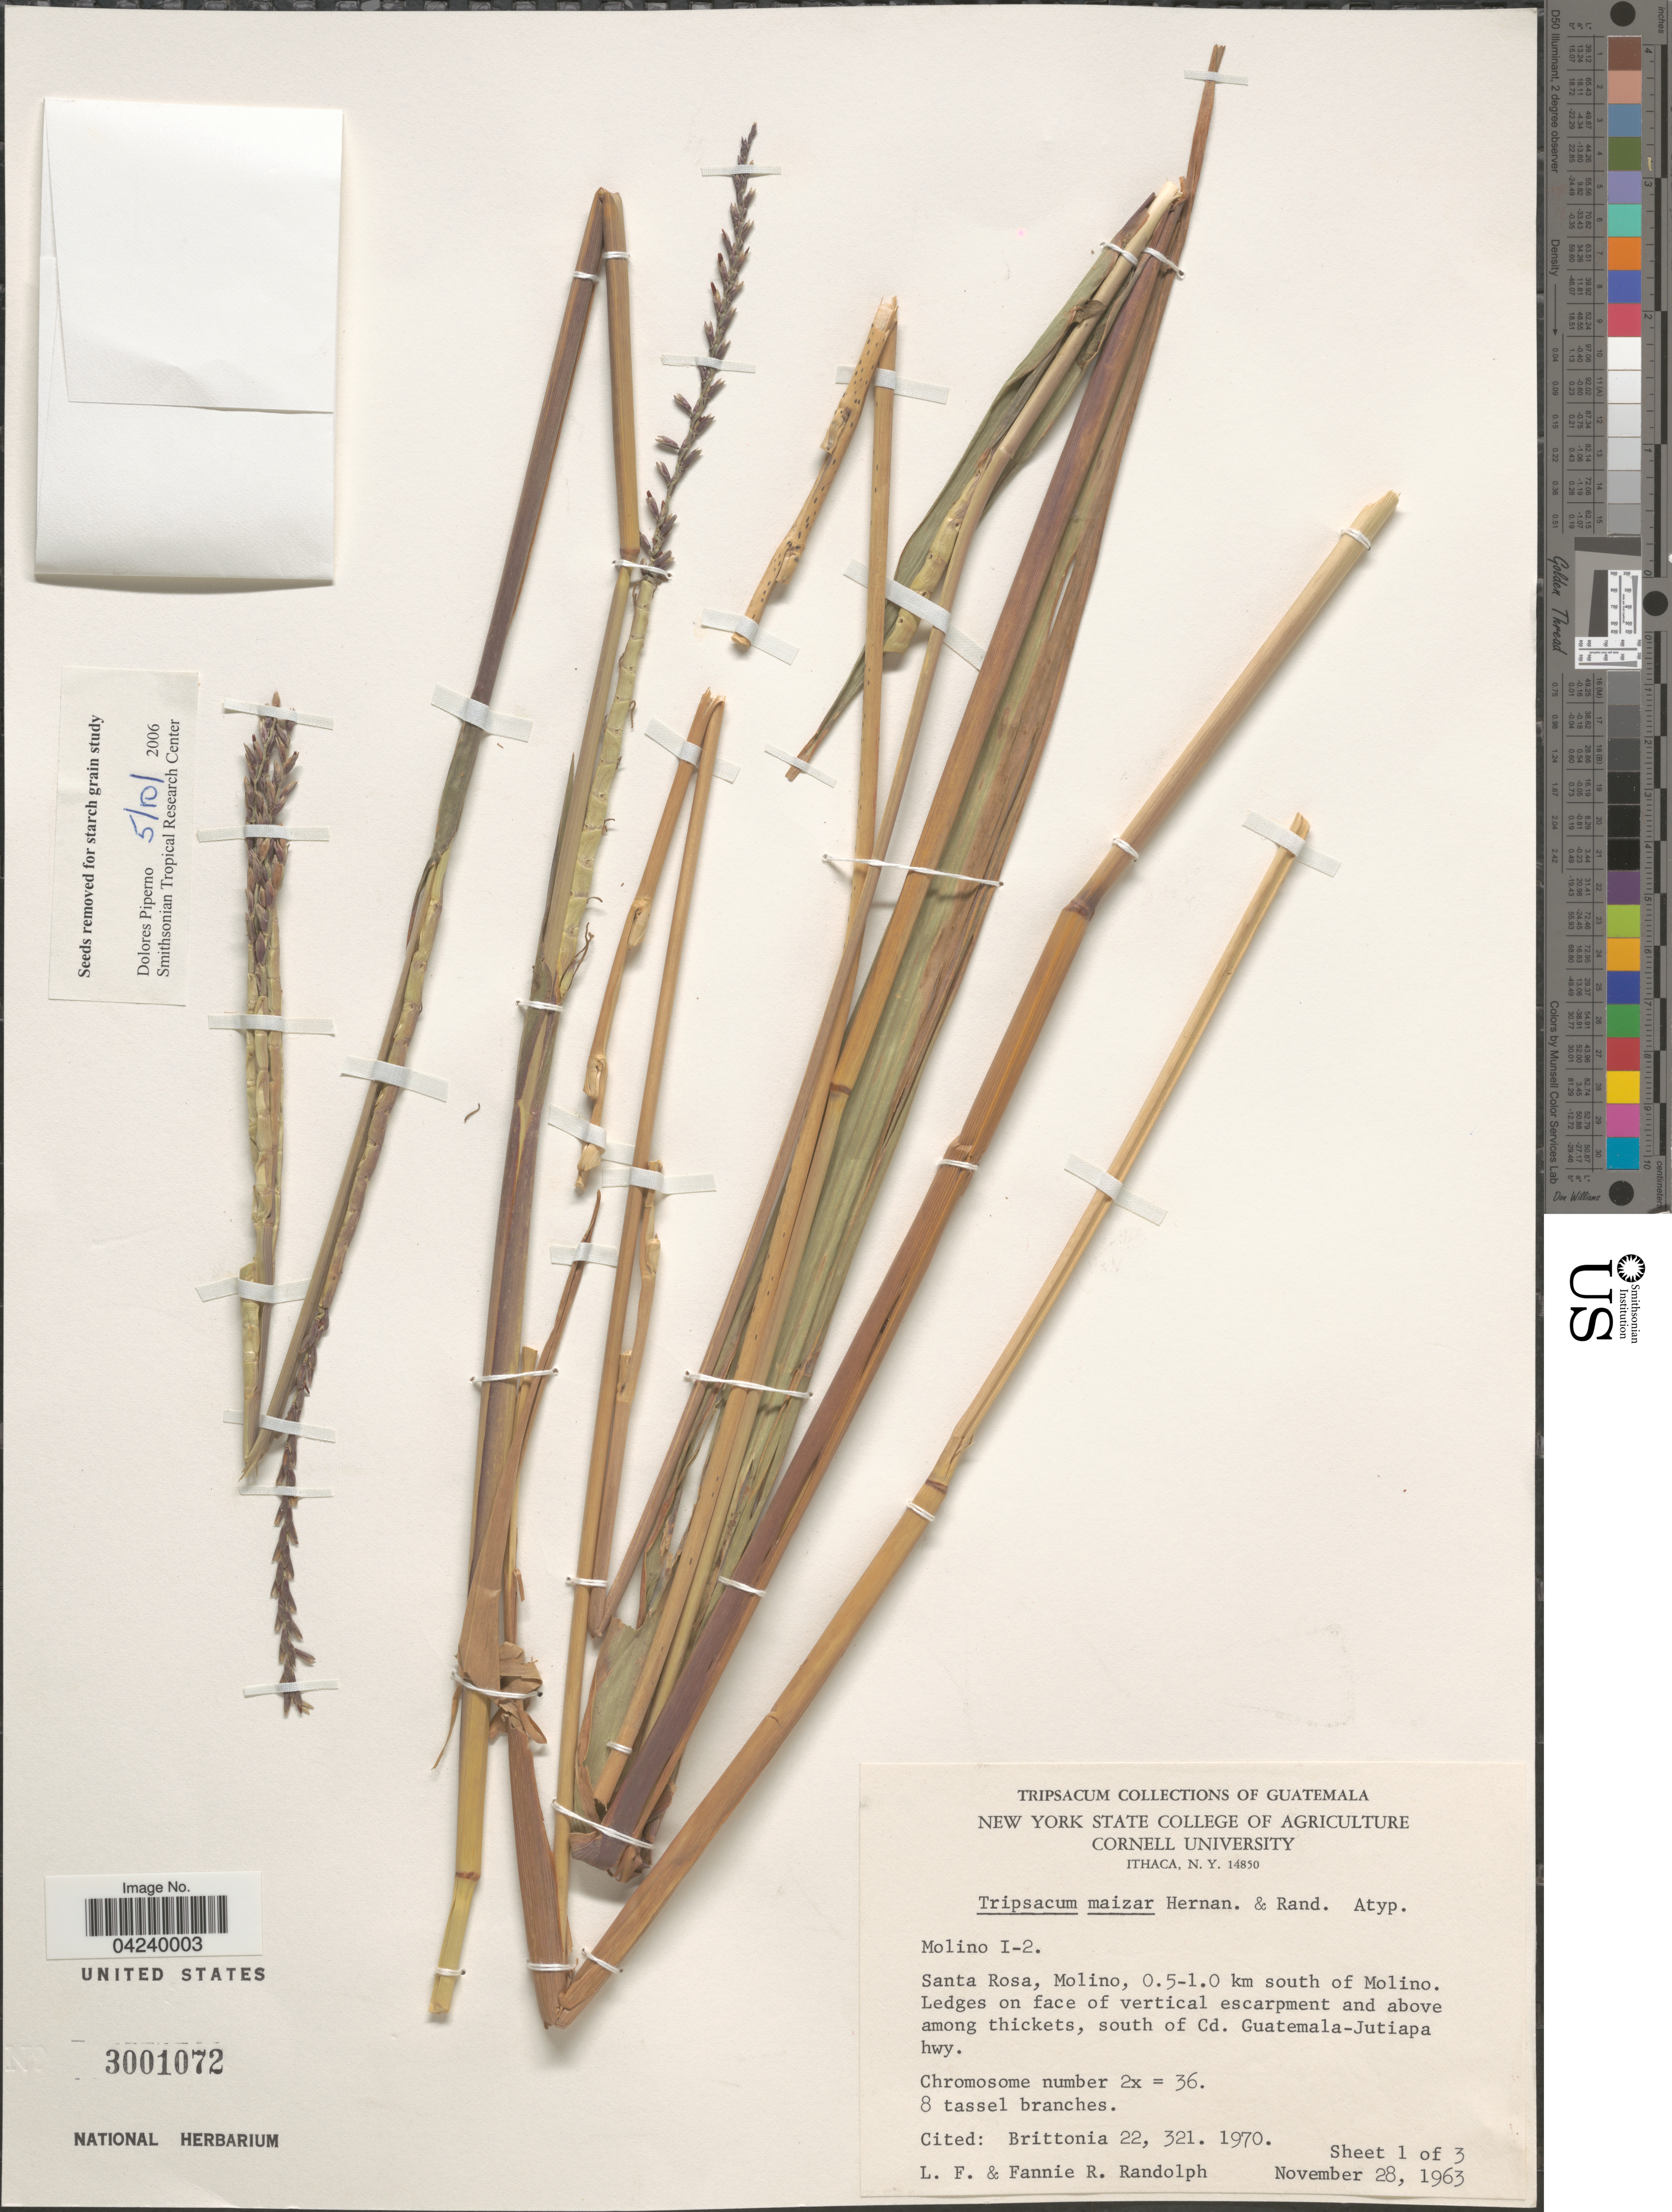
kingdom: Plantae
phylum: Tracheophyta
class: Liliopsida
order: Poales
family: Poaceae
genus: Tripsacum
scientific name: Tripsacum maizar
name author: Hern.-Xol. & Randolph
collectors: L. F. Randolph & F. Randolph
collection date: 1963-11-28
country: Guatemala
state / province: Santa Rosa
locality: Molina I-2 [unsure placement] Molino, 0.5-1.0 km south of Molino. Ledges on face of vertical escarpment and above among thickets, south of Cd. Guatemala-Jutiapa hwy.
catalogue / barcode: US 3001072